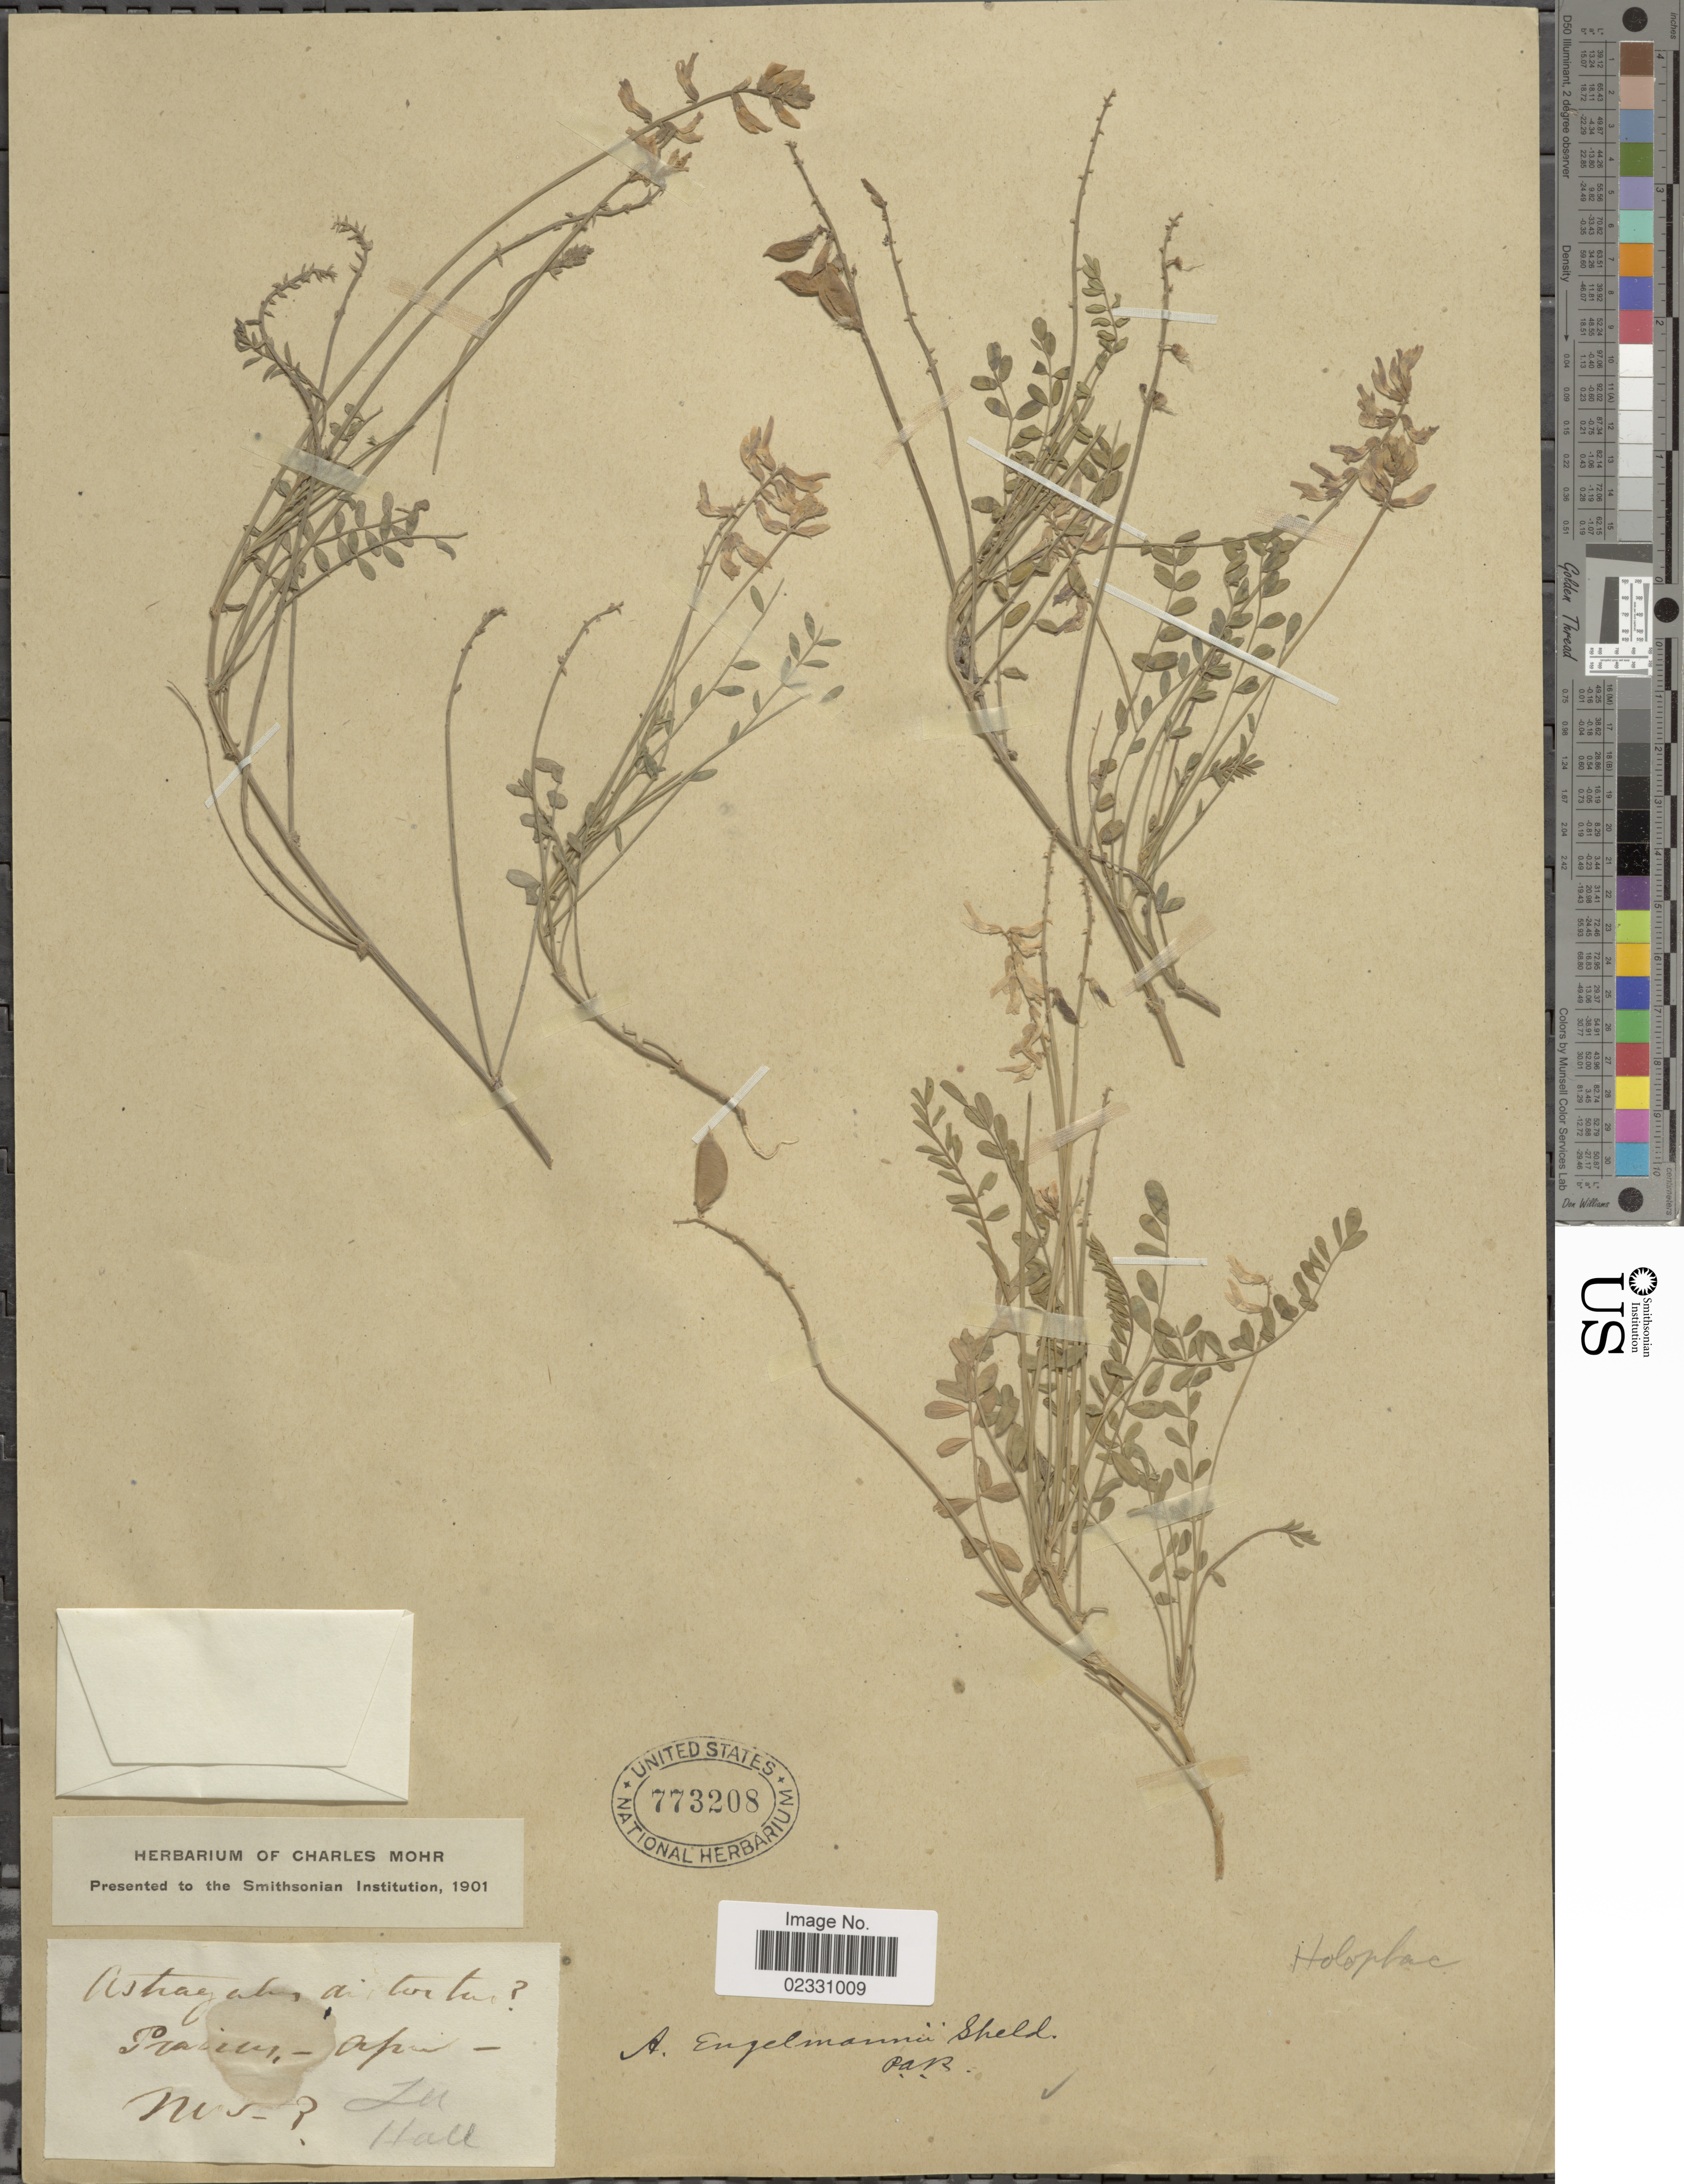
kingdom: Plantae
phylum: Tracheophyta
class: Magnoliopsida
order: Fabales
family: Fabaceae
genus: Astragalus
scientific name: Astragalus engelmanni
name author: E. Sheld.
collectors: -- Hall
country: United States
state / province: Illinois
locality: Prai [illegible text]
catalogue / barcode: US 773208